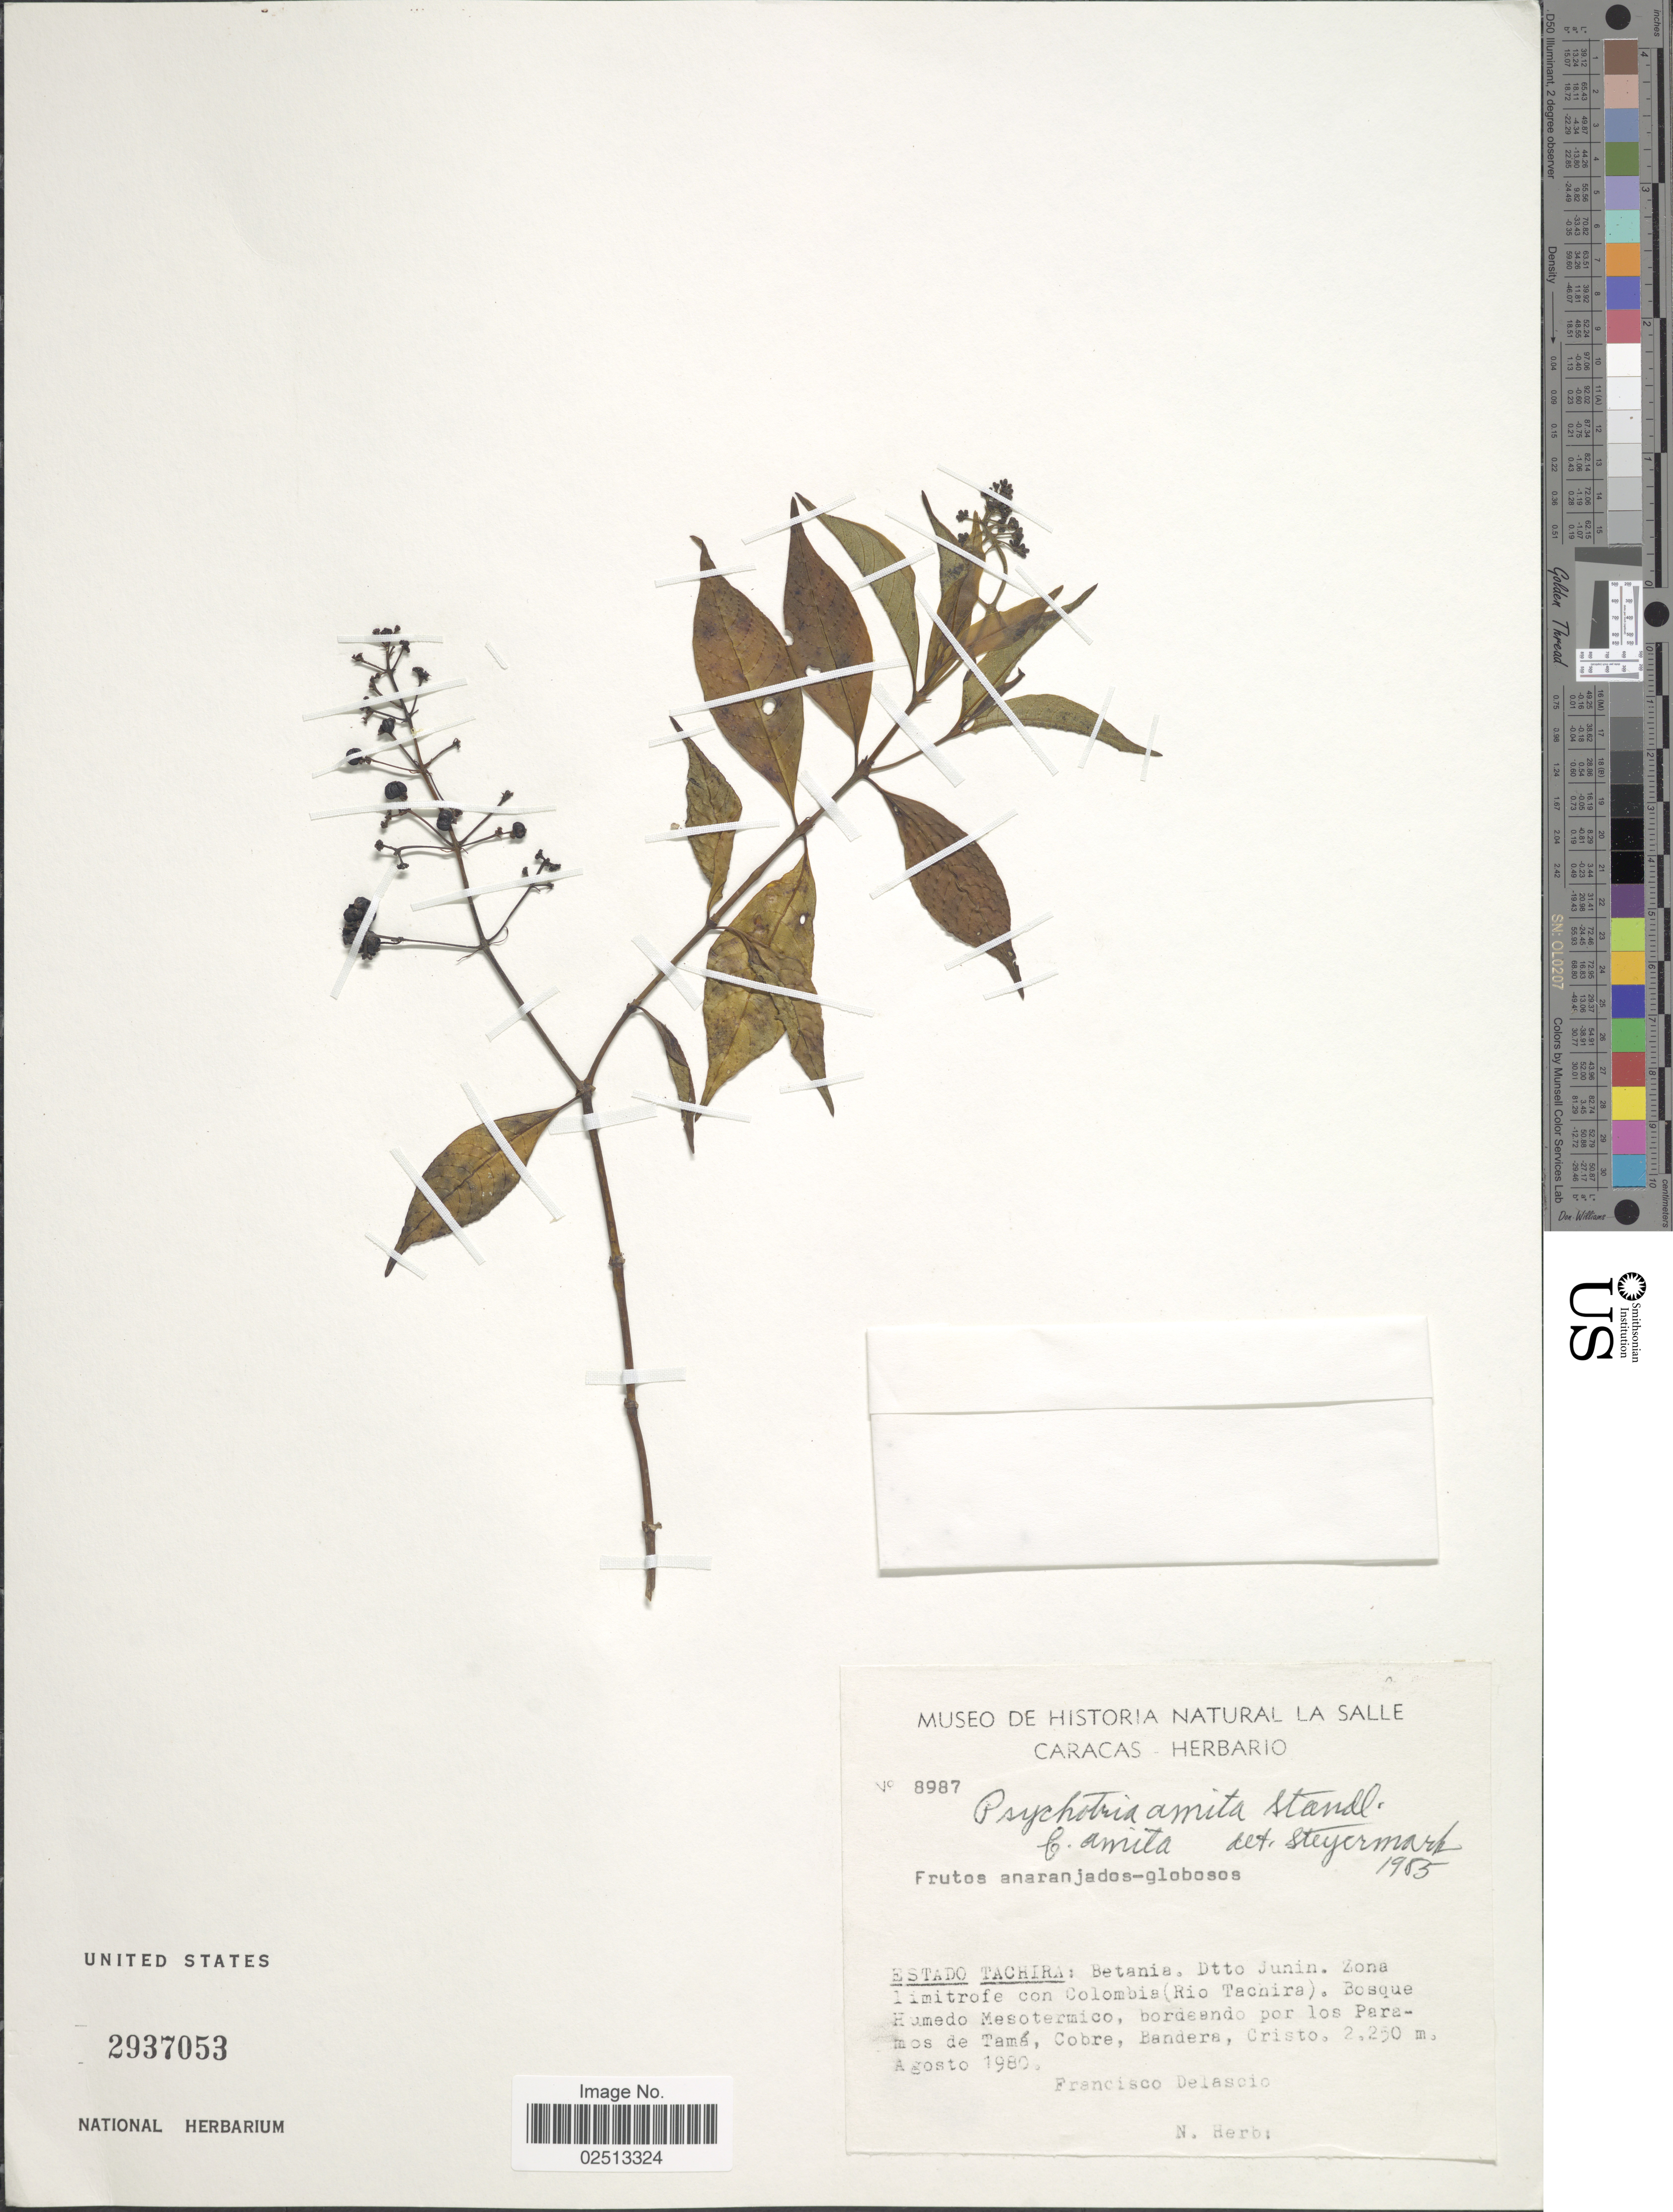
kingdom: Plantae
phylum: Tracheophyta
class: Magnoliopsida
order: Gentianales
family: Rubiaceae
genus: Psychotria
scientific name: Psychotria amita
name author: Standl.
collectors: F. Delascio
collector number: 8987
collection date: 1980-08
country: Venezuela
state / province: Tachira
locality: Estado Tachira: Betania, Dtto Junin. Zona limitrofe con Colombia (Rio Tachira). Bosque Humedo Mesotermico, bordeando por los Paramos de Tama, Cobre, Bandera, Cristo.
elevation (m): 2250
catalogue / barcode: US 2937053